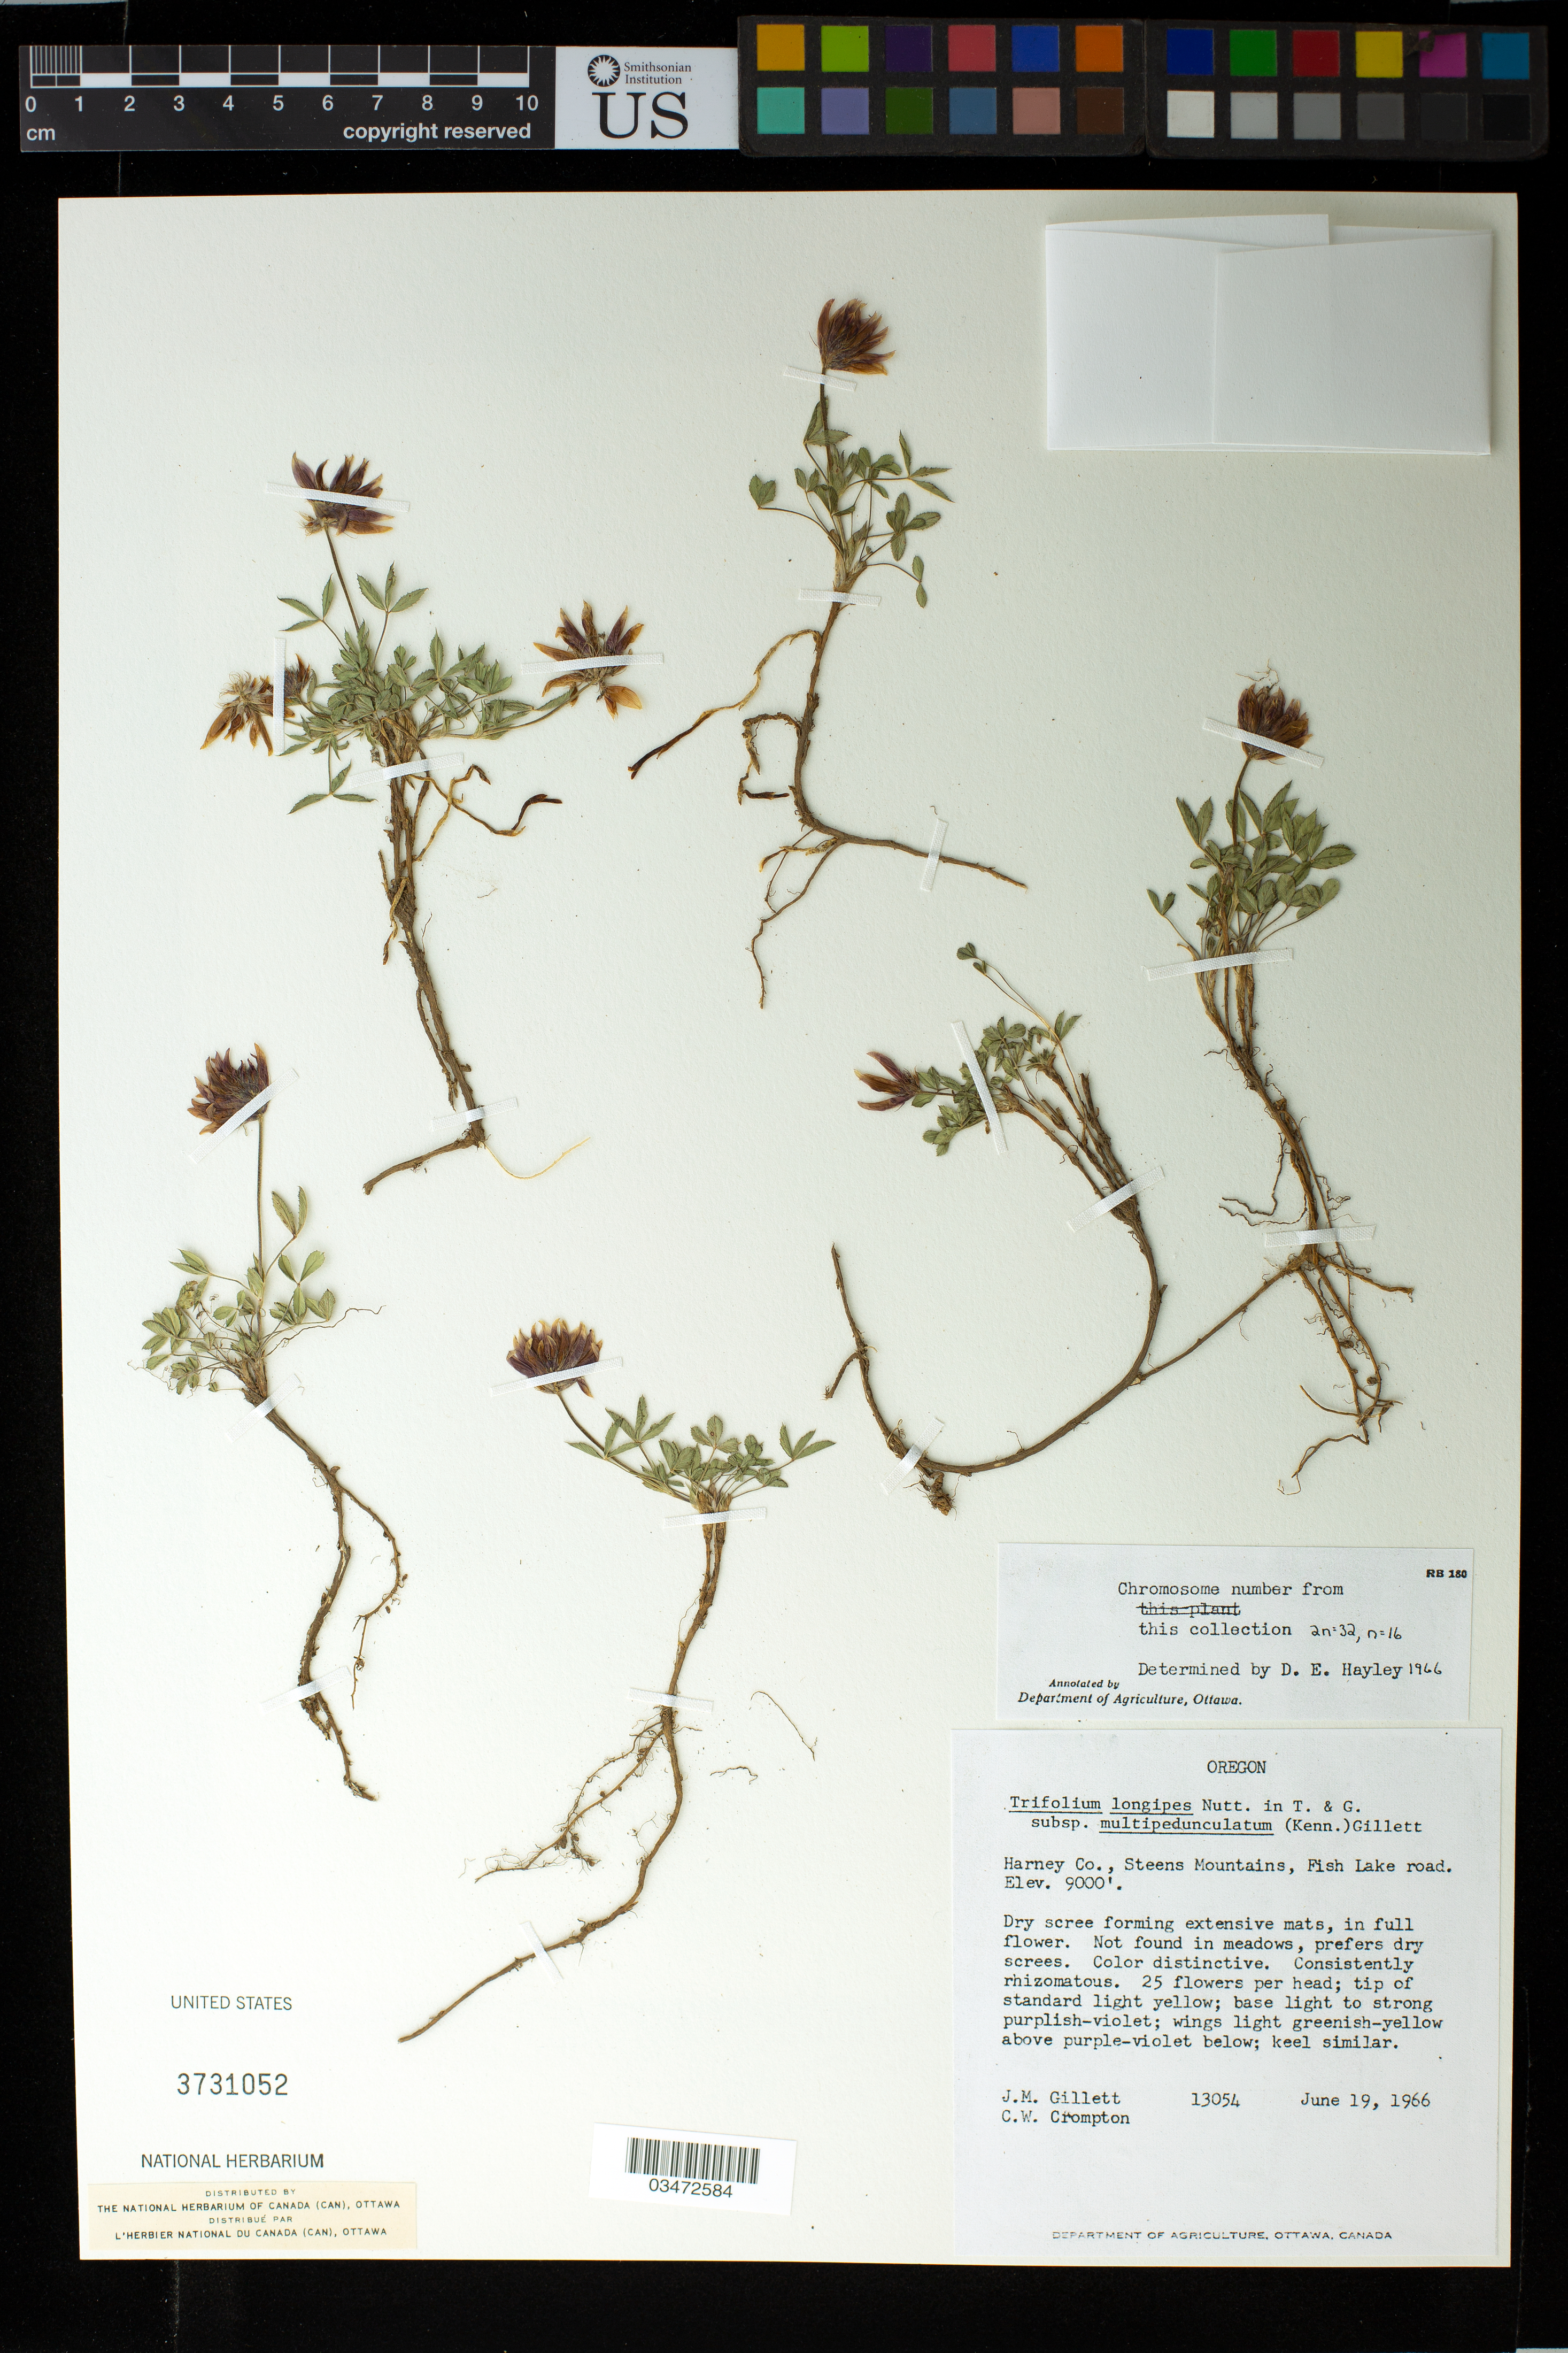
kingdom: Plantae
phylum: Tracheophyta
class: Magnoliopsida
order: Fabales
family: Fabaceae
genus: Trifolium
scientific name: Trifolium longipes subsp. multipedunculatum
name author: (P.B. Kenn.) J.M. Gillett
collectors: J. Gillett & C. W. Crompton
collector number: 13054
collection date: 1966-06-19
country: United States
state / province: Oregon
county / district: Harney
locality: Harney Co., Steens Mountains, Fish Lake road.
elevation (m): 2743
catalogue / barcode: US 3731052